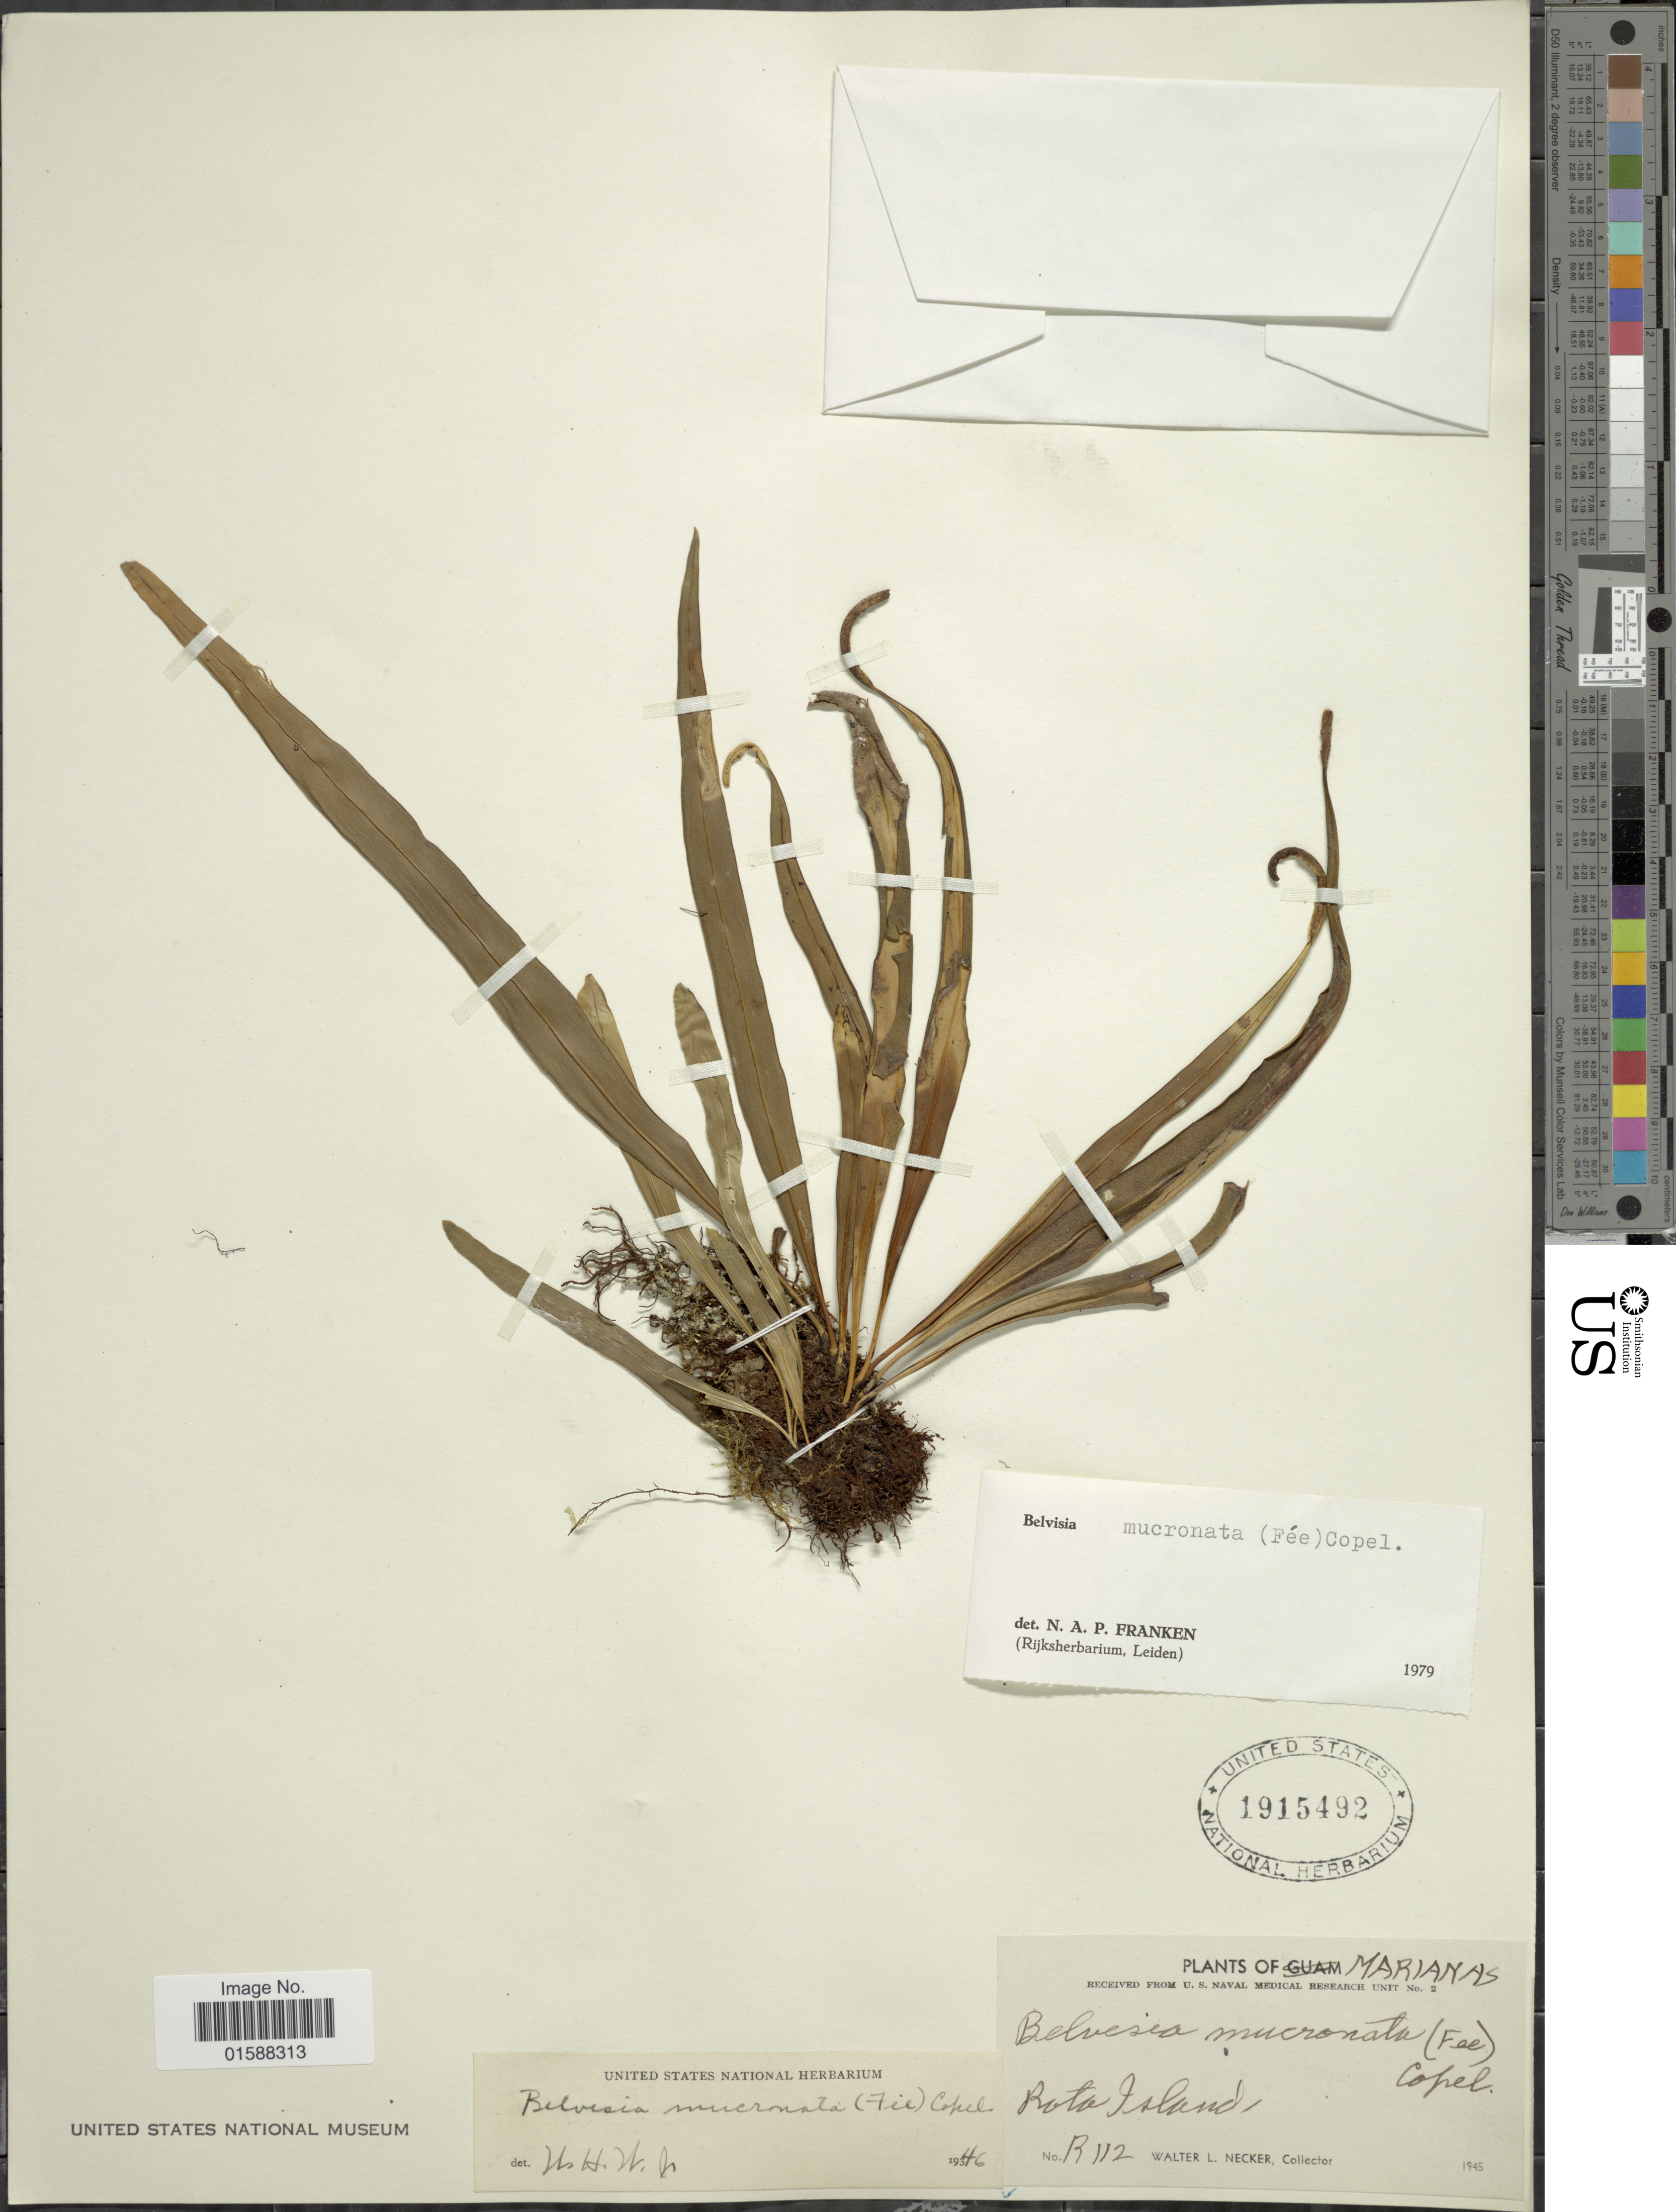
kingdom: Plantae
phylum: Tracheophyta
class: Polypodiopsida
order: Polypodiales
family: Polypodiaceae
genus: Lepisorus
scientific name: Lepisorus mucronatus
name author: (Fée) Li S. Wang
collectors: W. L. Necker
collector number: R112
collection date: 1945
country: Northern Mariana Islands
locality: Marianas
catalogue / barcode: US 1915492